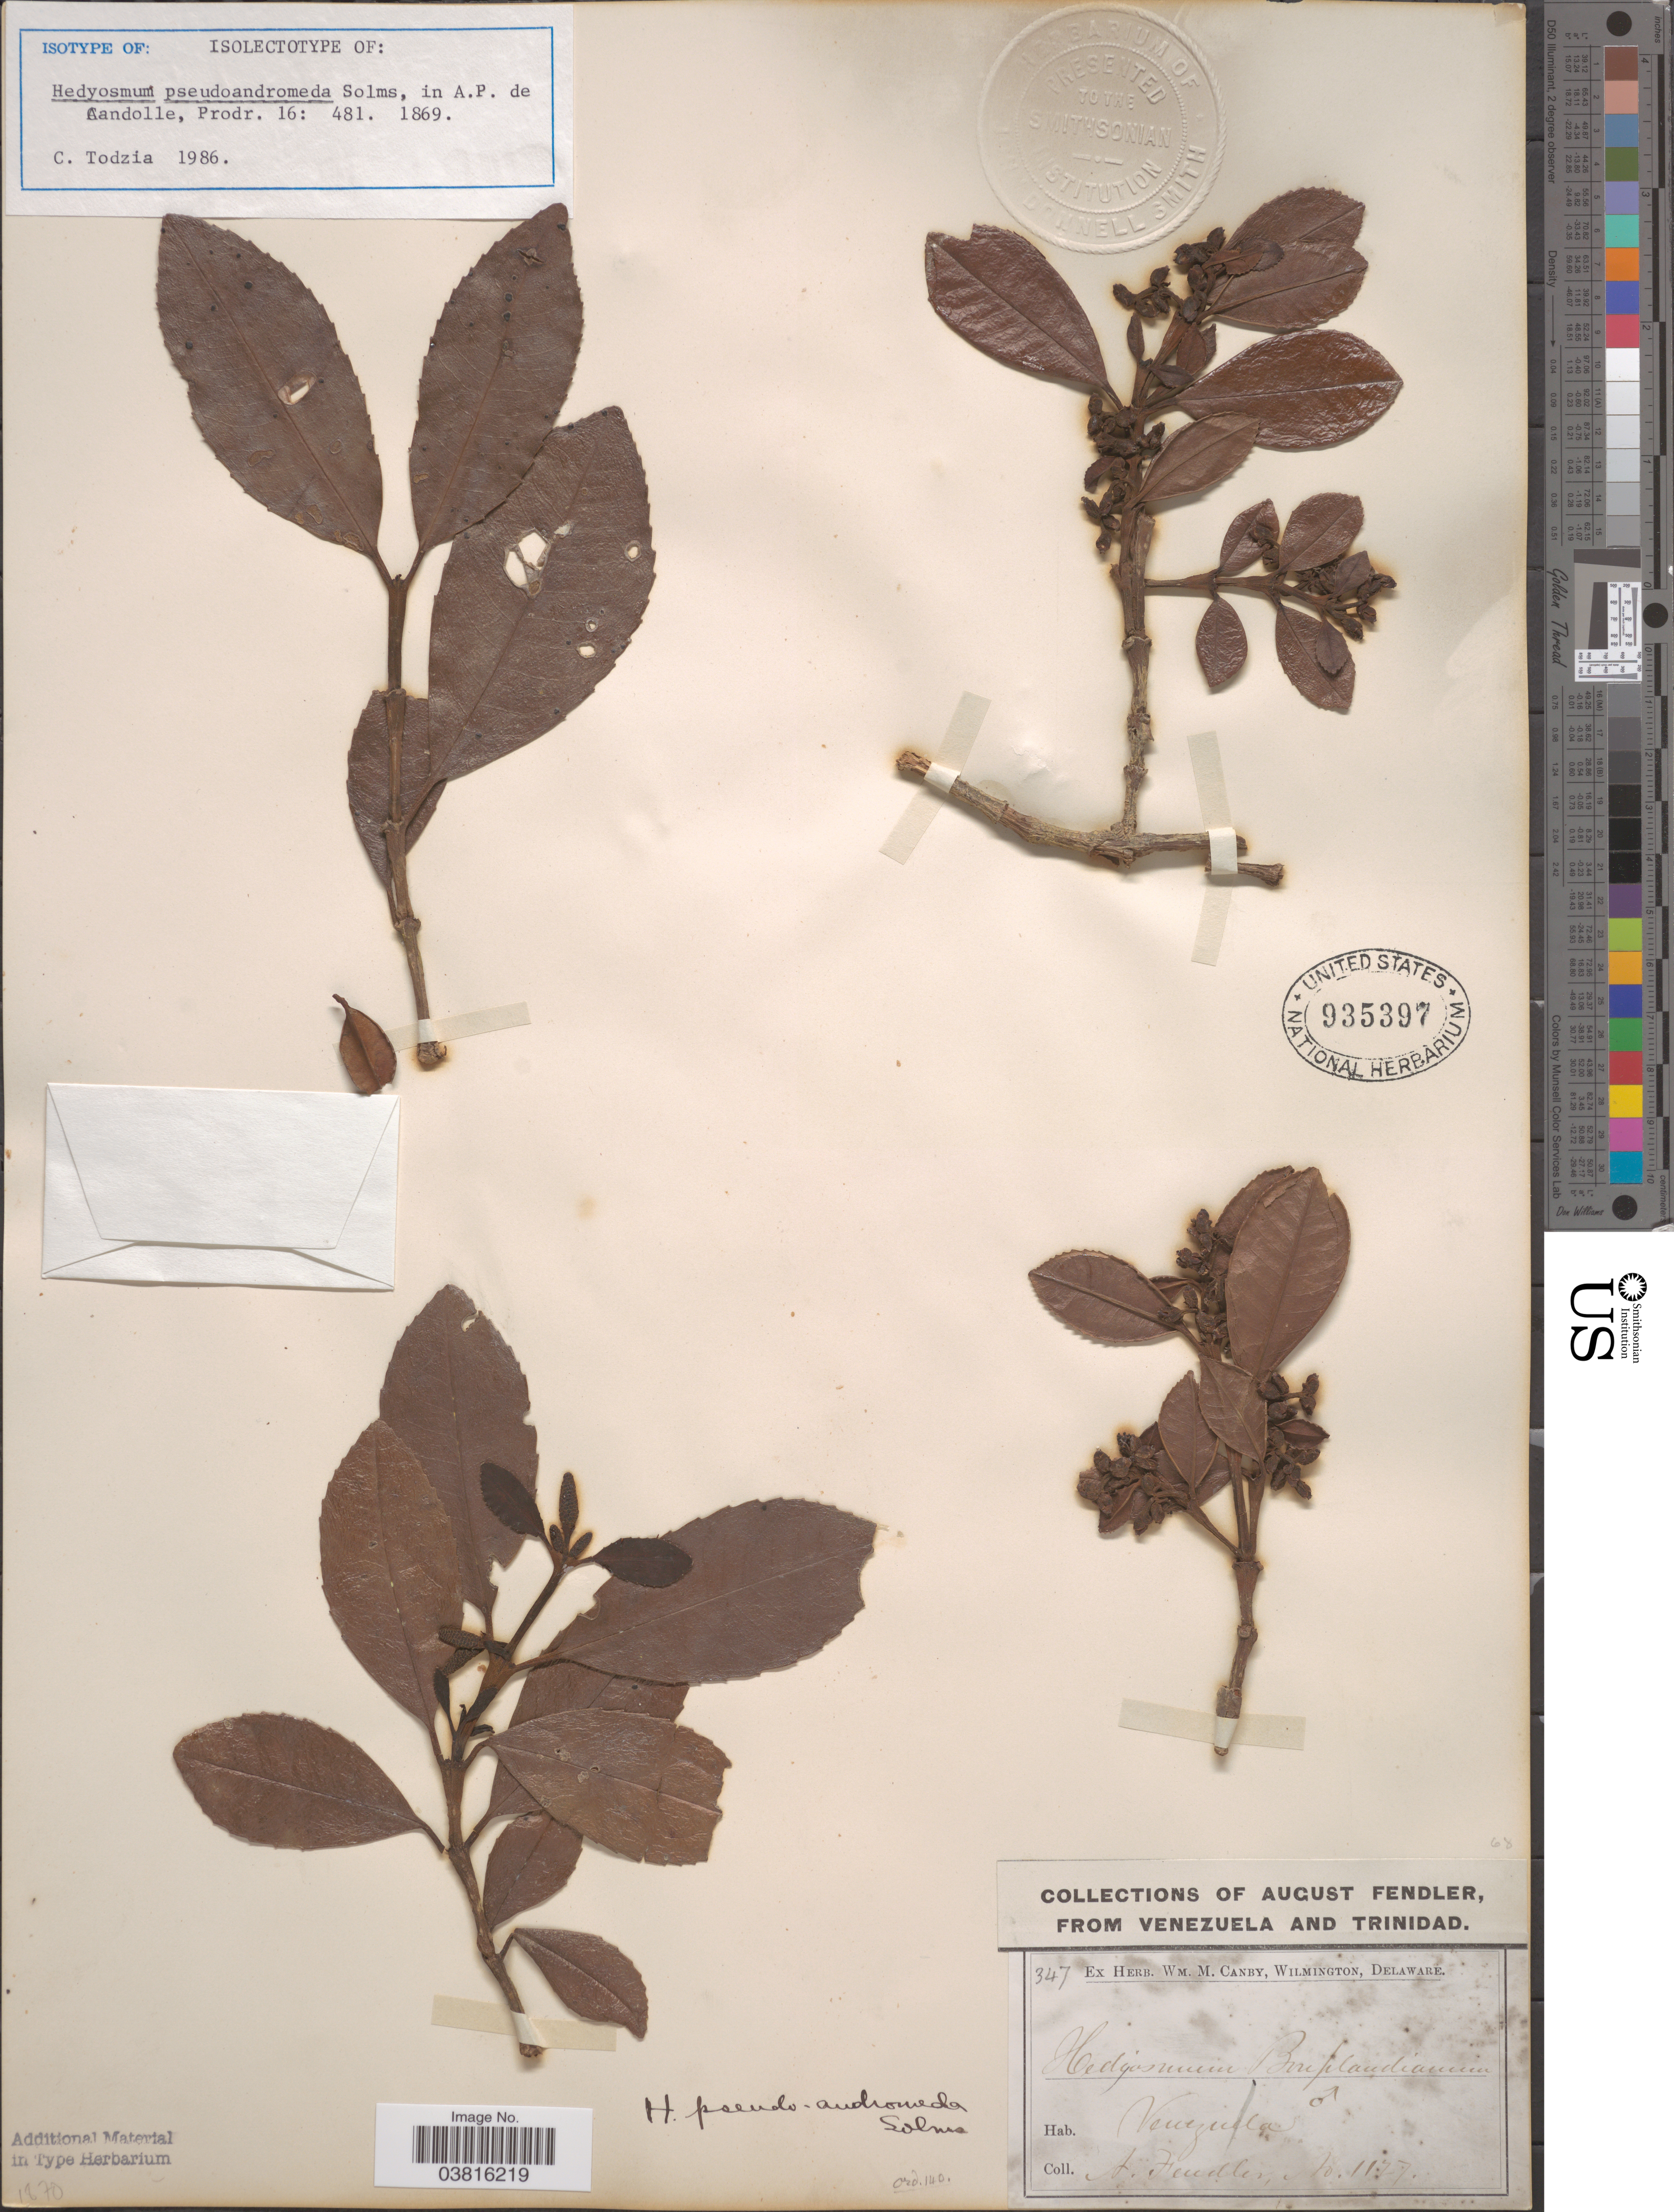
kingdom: Plantae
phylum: Tracheophyta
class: Magnoliopsida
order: Chloranthales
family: Chloranthaceae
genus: Hedyosmum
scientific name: Hedyosmum pseudoandromeda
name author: Solms in DC.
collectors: A. Fendler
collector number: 1127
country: Venezuela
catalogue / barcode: US 935397